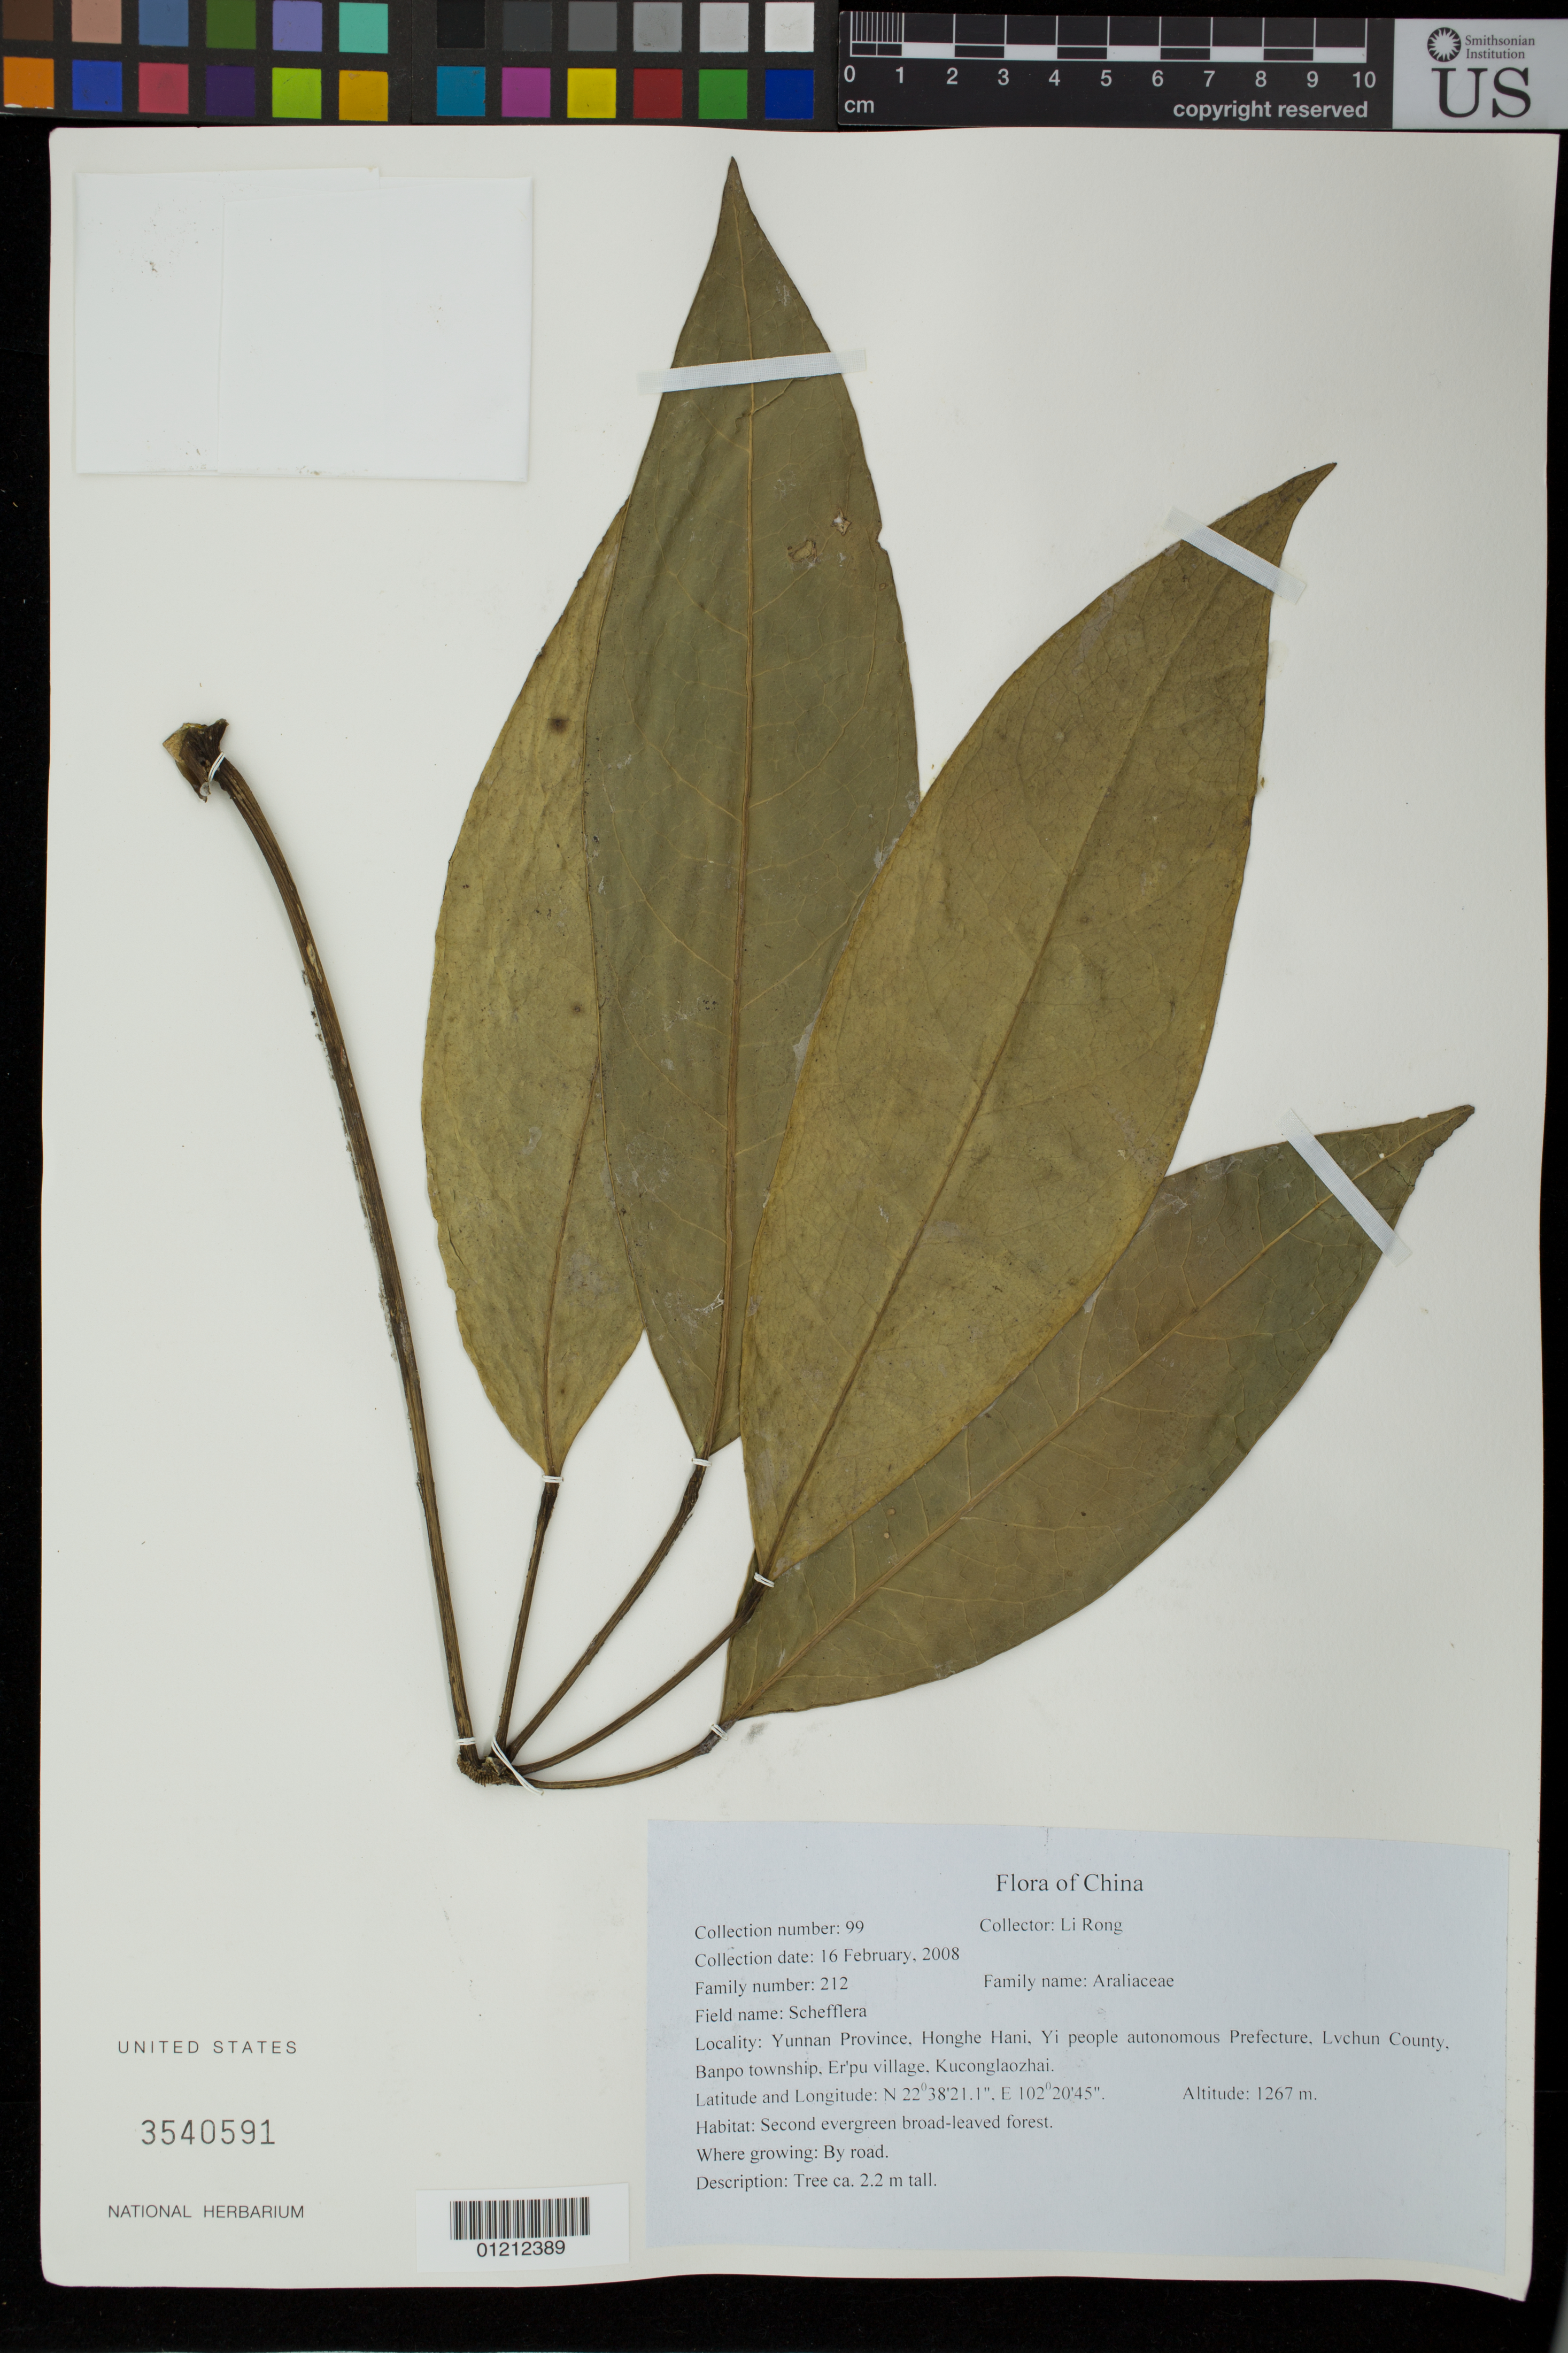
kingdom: Plantae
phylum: Tracheophyta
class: Magnoliopsida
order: Apiales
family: Araliaceae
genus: Schefflera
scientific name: Schefflera sp.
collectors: R. Li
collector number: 99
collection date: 2008-02-16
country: China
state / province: Yunnan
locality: Honghe Hani, Yi people autonomous Prefecture, Lvchun County, Banpo township, Er'pu village, Kuconglaozhai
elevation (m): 1267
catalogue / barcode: US 3540591